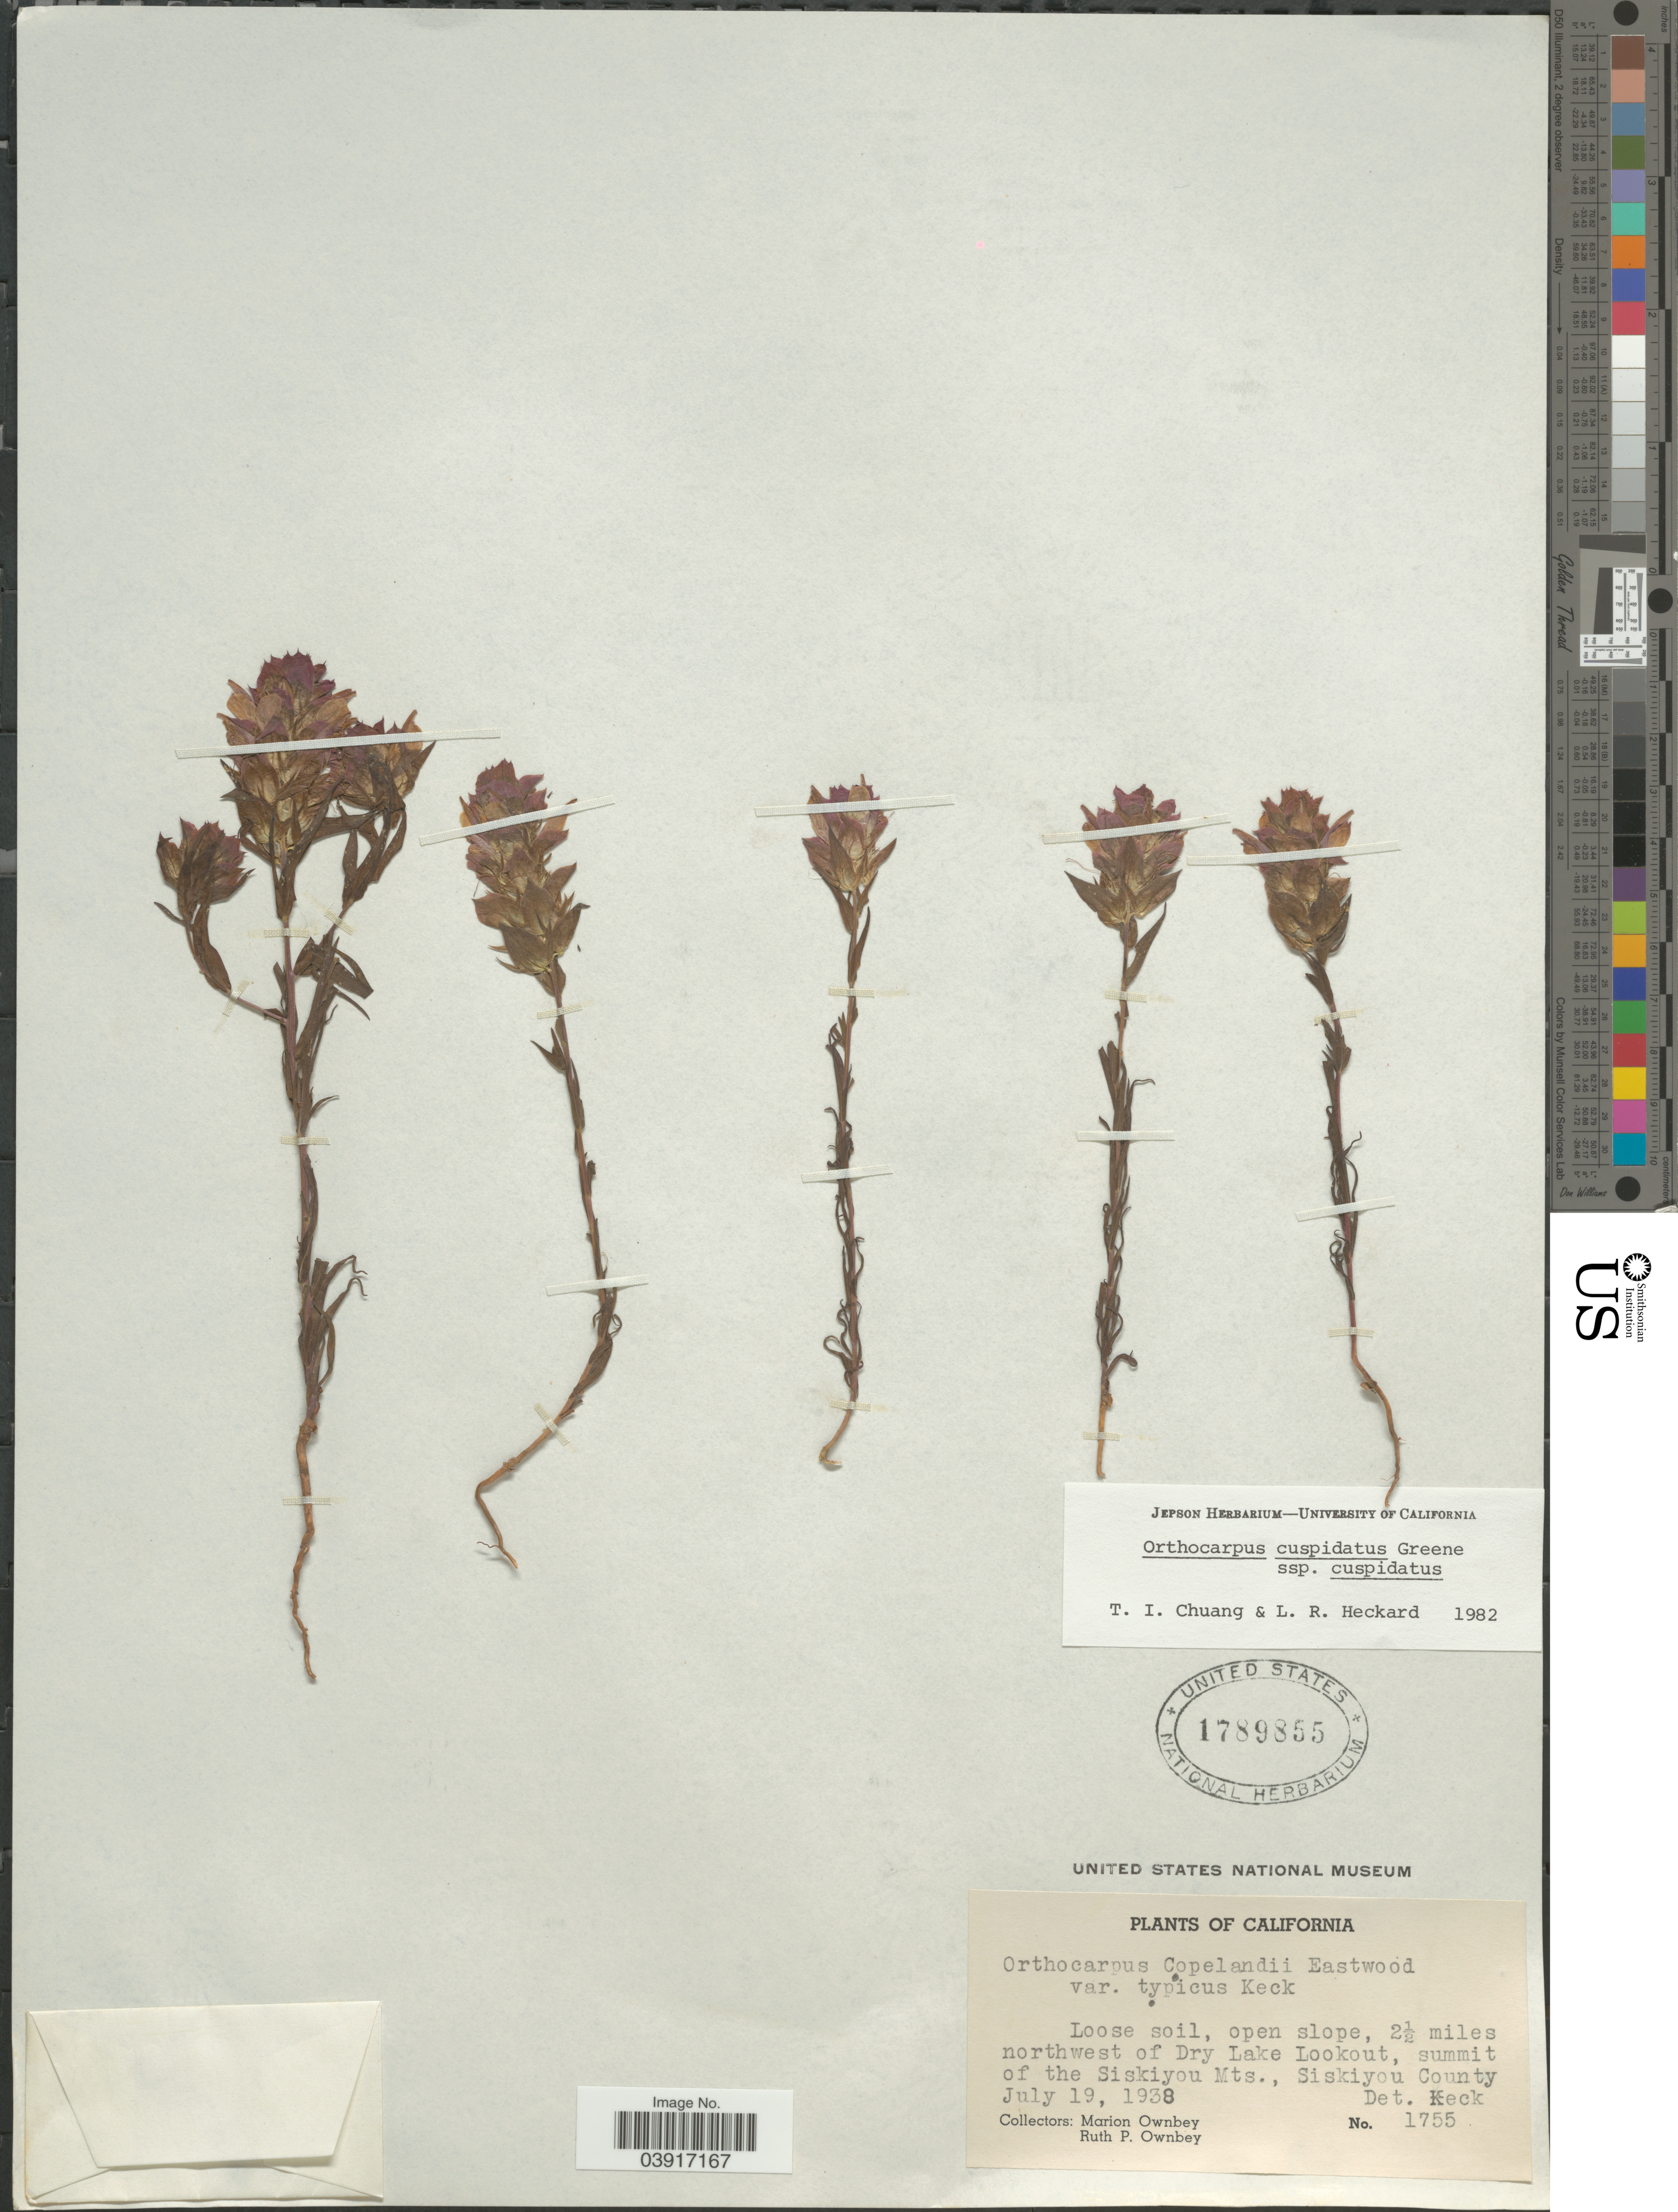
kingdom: Plantae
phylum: Tracheophyta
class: Magnoliopsida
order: Lamiales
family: Orobanchaceae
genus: Orthocarpus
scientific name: Orthocarpus cuspidatus subsp. cuspidatus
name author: Greene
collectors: M. Ownbey & R. Ownbey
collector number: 1755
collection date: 1938-07-19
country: United States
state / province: California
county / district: Siskiyou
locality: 2½ miles northwest of Dry Lake Lookout, summit of the Siskiyou Mts., Siskiyou County.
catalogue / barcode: US 1789855